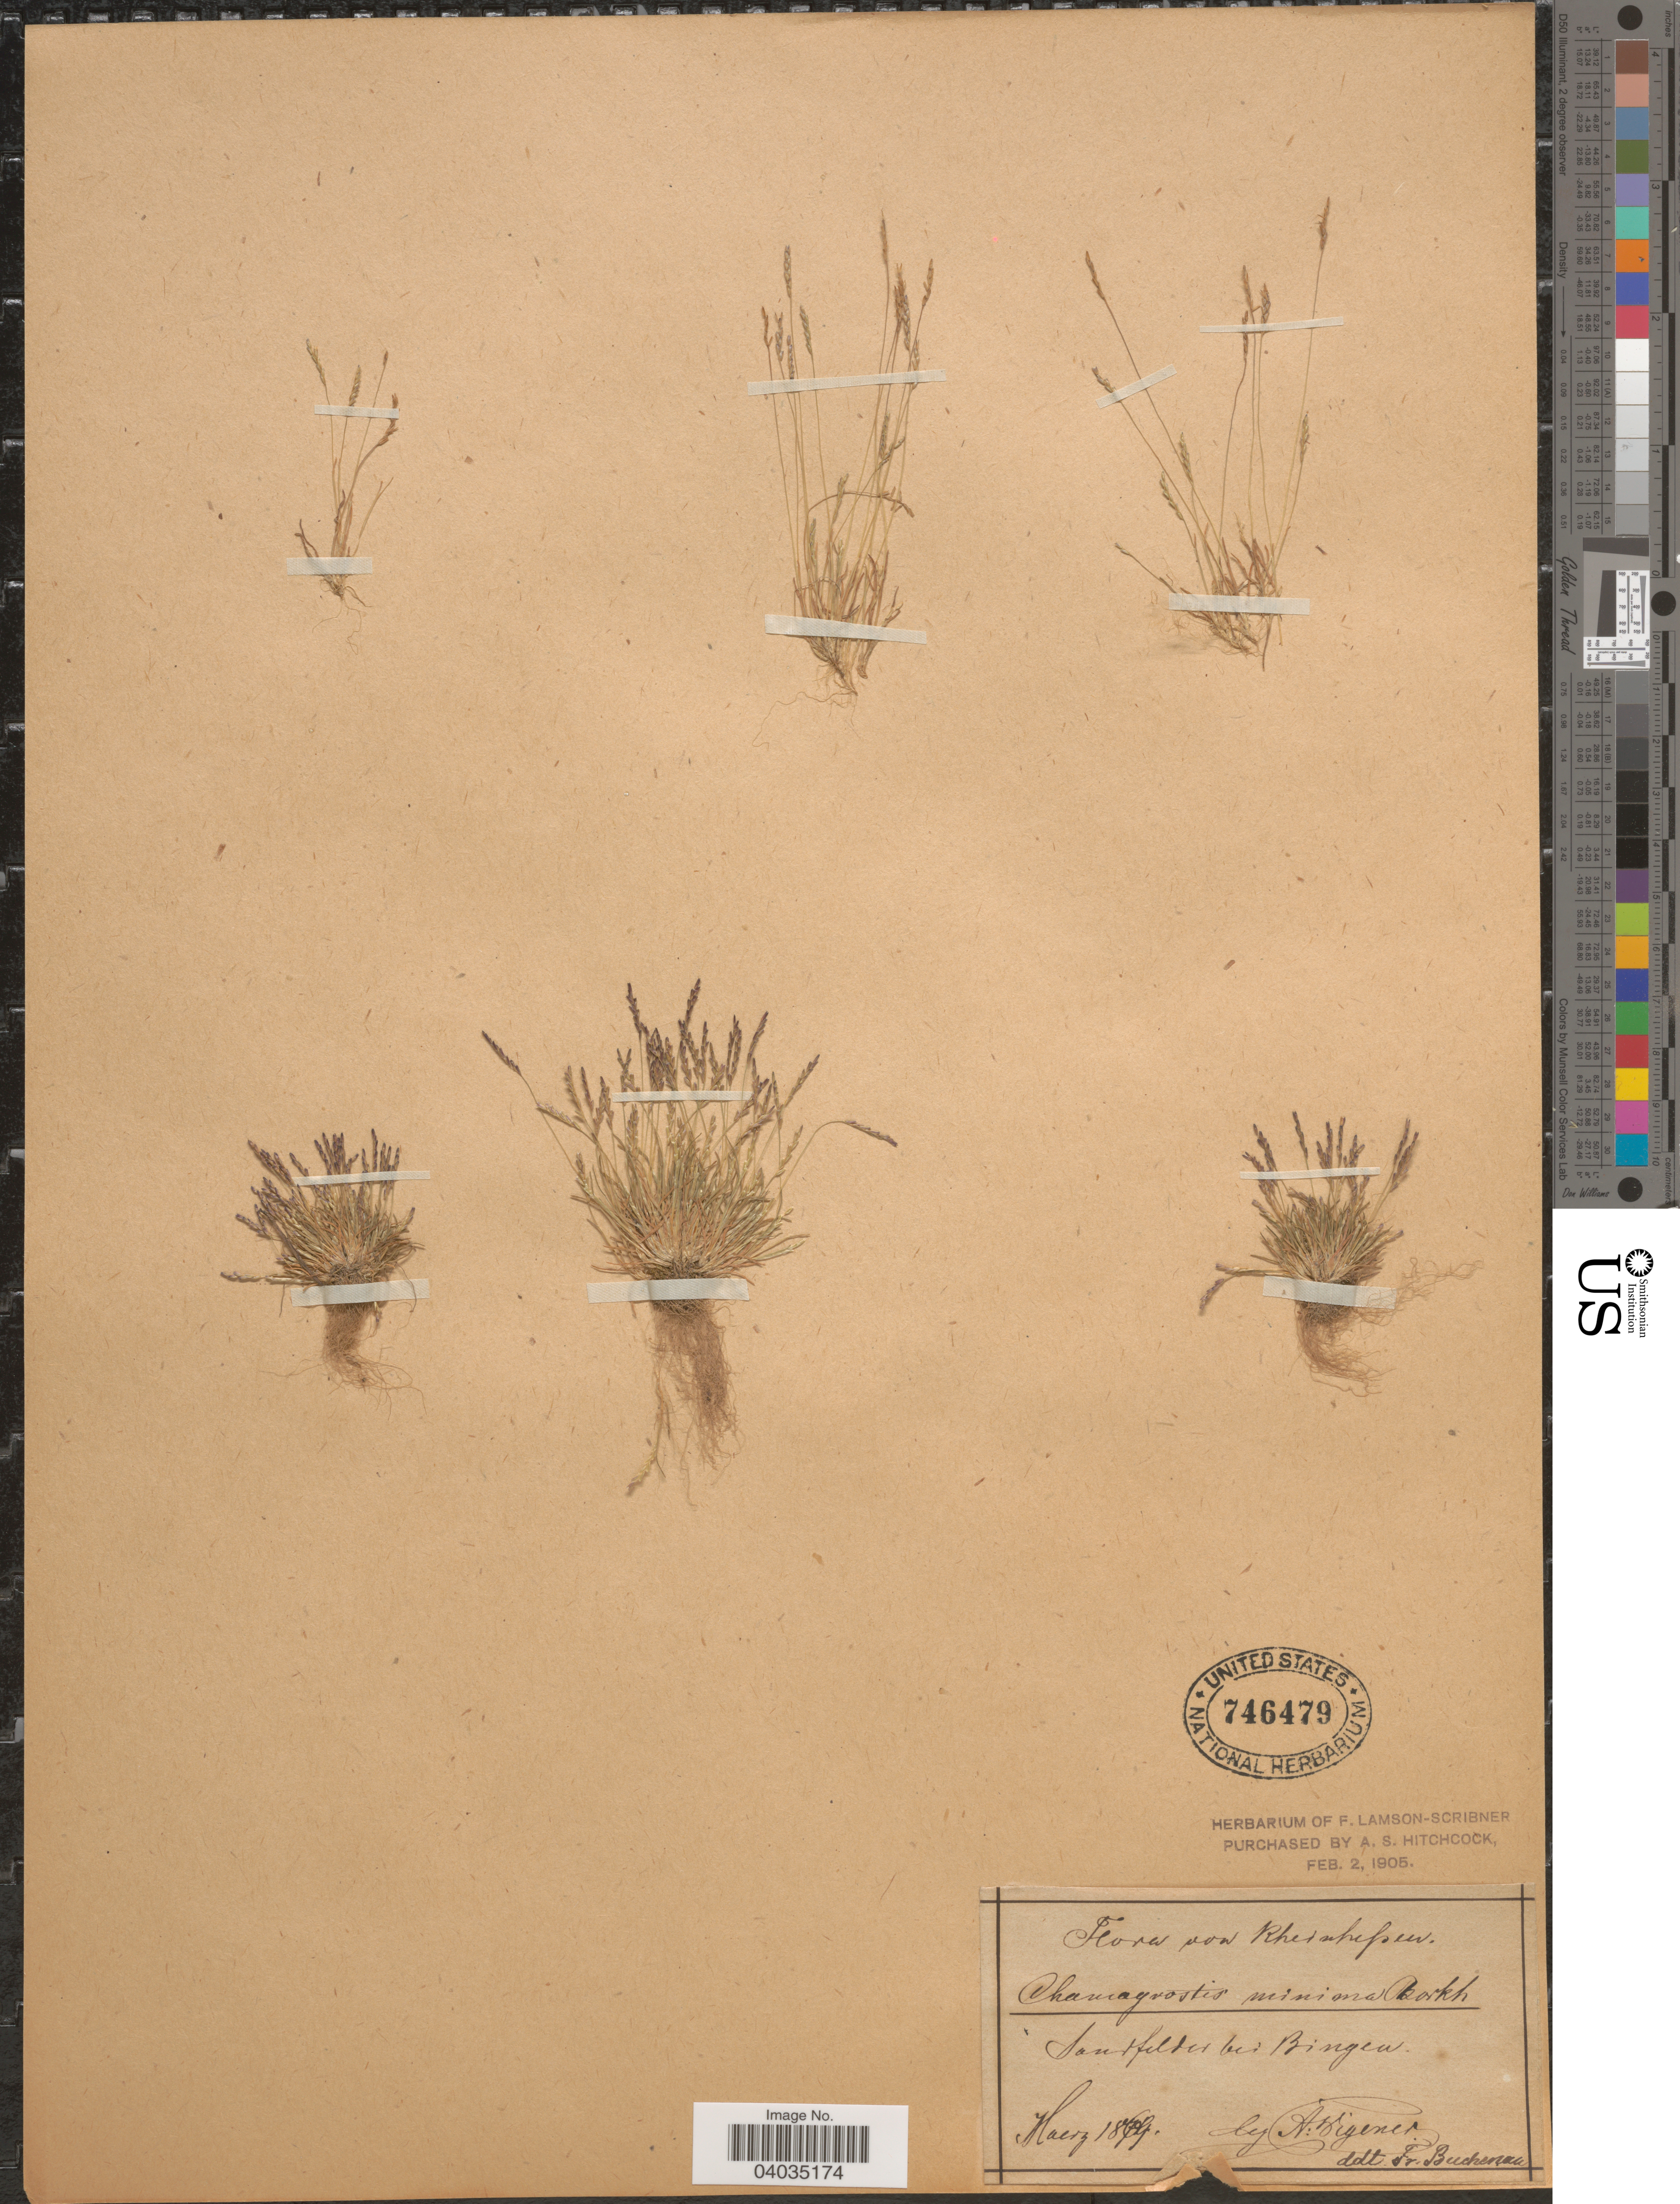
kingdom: Plantae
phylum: Tracheophyta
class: Liliopsida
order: Poales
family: Poaceae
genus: Mibora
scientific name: Mibora minima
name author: (L.) Desv.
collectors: A. Wigener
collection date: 1879-03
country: Germany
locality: Rheinhessen. Sanfelter bei Bingen.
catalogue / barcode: US 746479